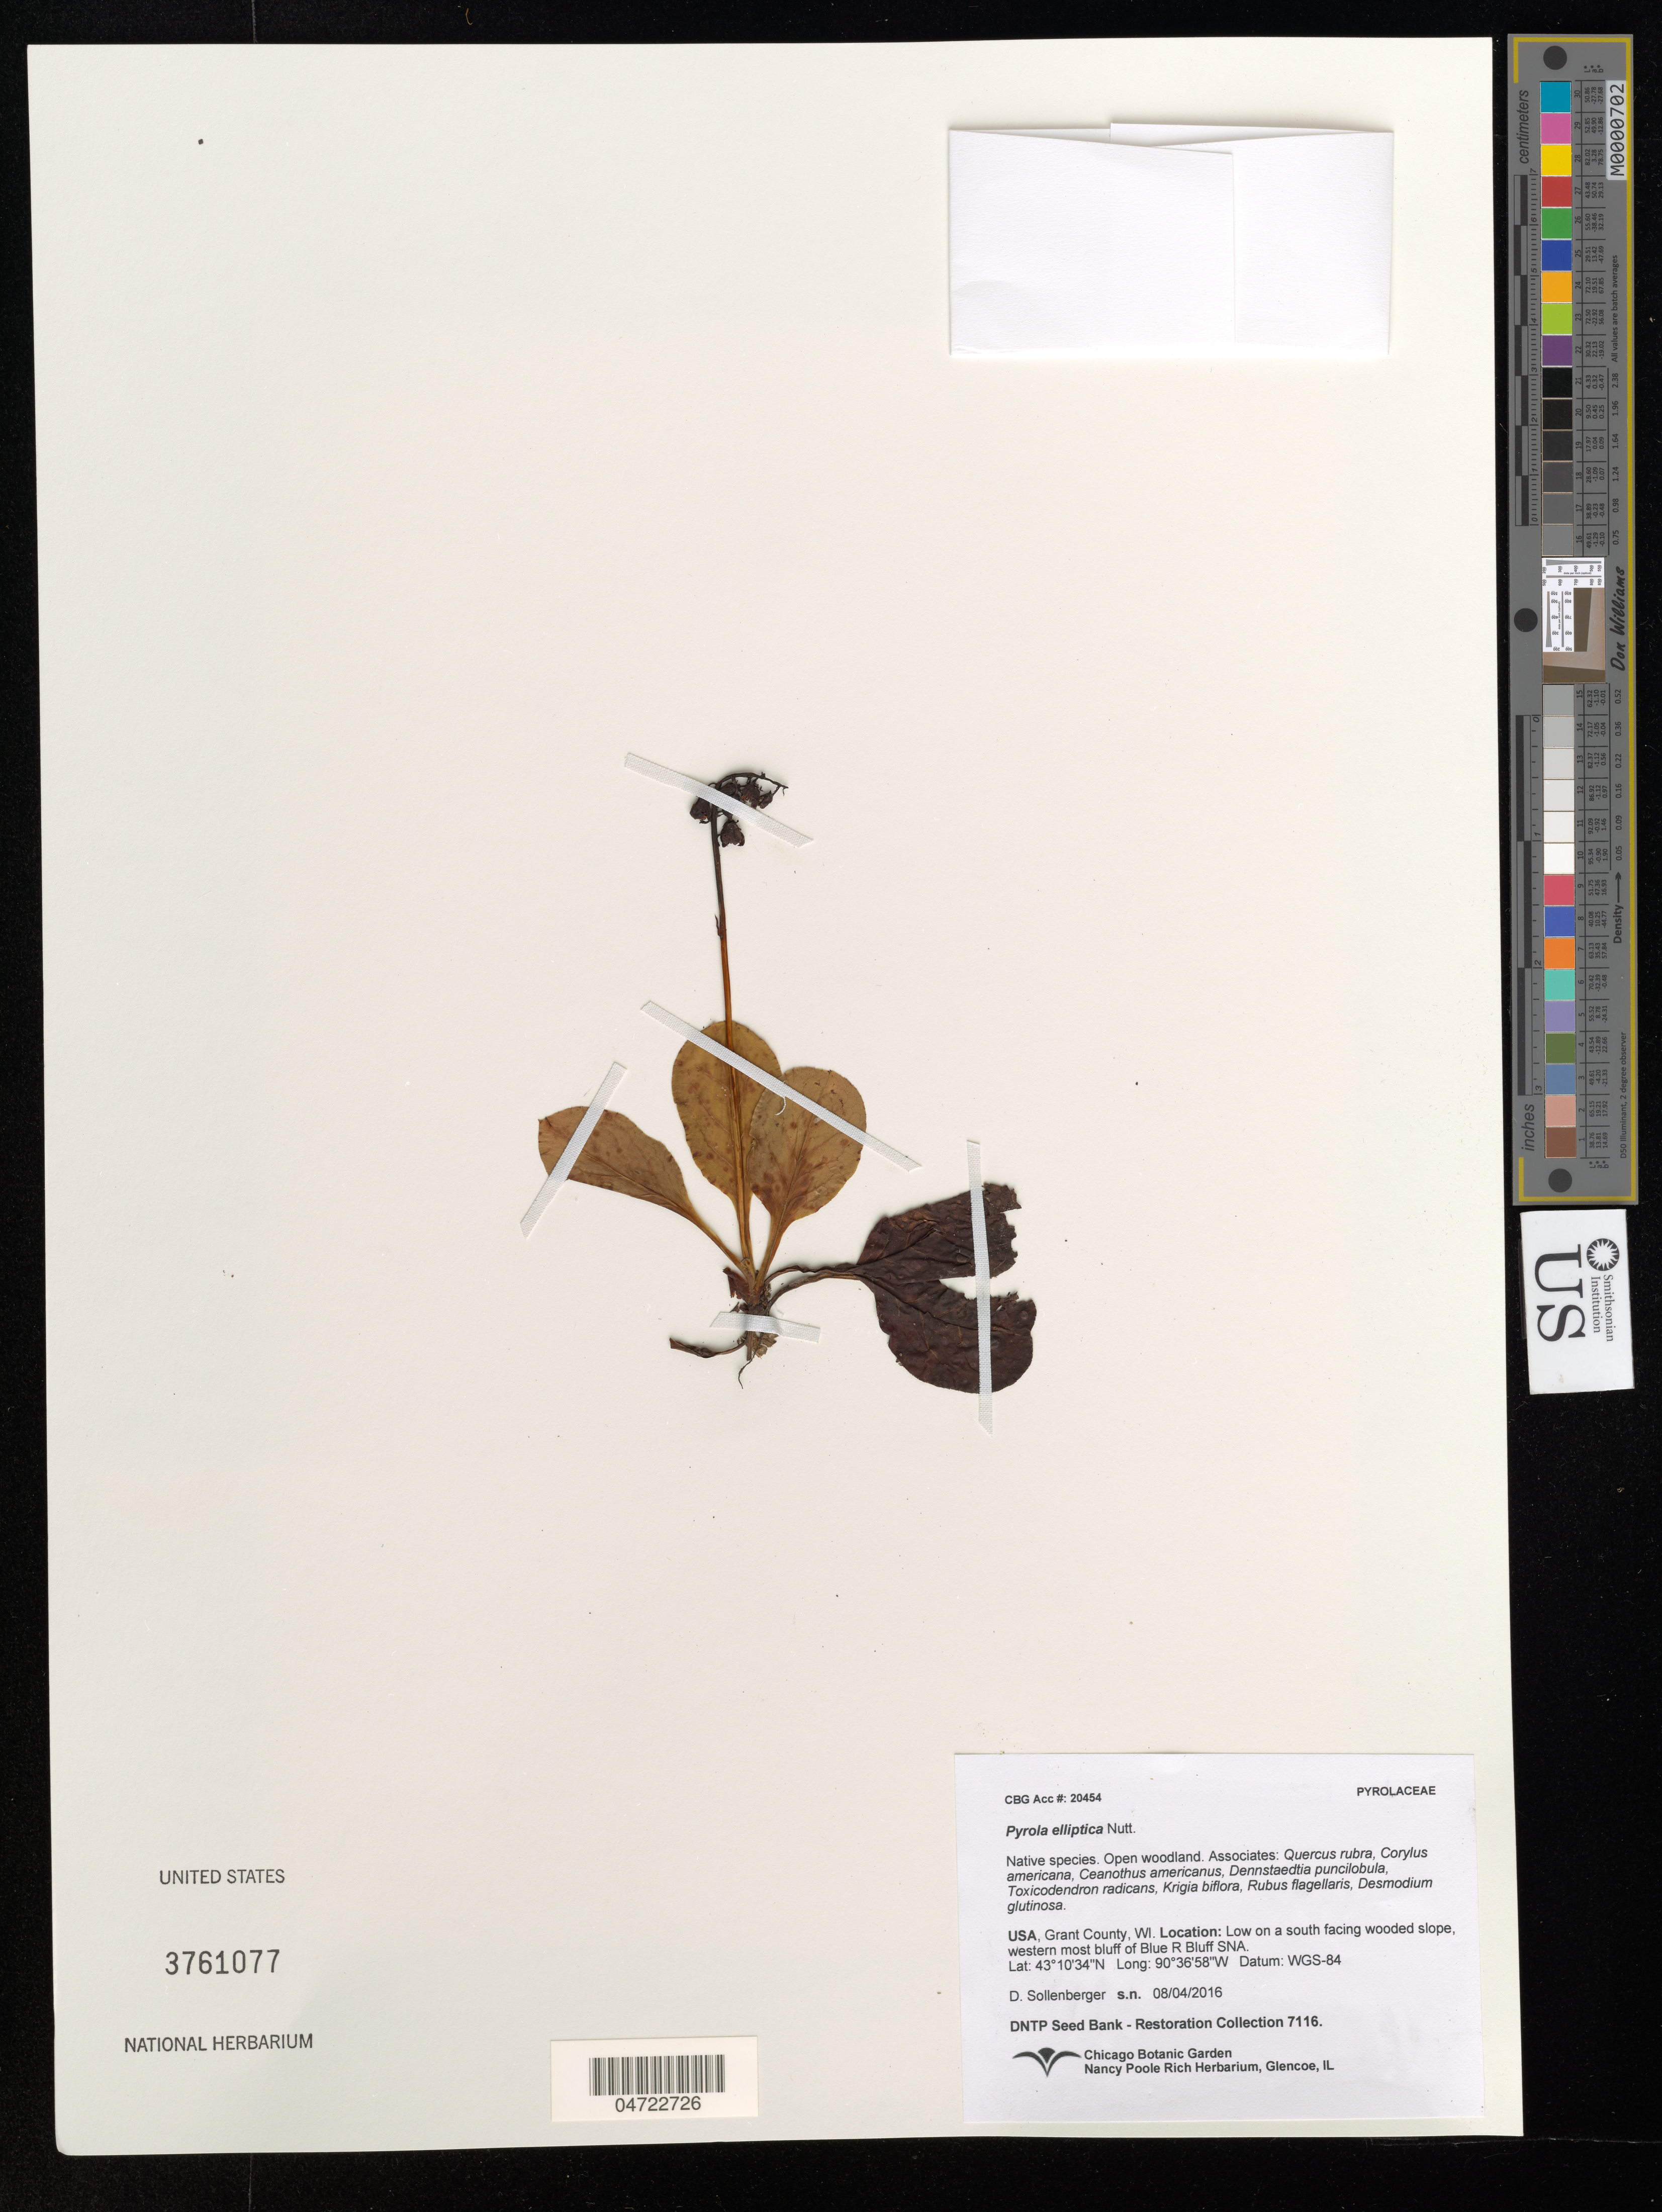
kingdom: Plantae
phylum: Tracheophyta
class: Magnoliopsida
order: Ericales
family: Ericaceae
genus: Pyrola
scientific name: Pyrola elliptica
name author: Nutt.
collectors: D. Sollenberger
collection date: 2016-08-04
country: United States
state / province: Wisconsin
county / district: Grant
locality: Grant County. Low on a south facing wooded slope, western most bluff of Blue R Bluff SNA.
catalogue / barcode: US 3761077